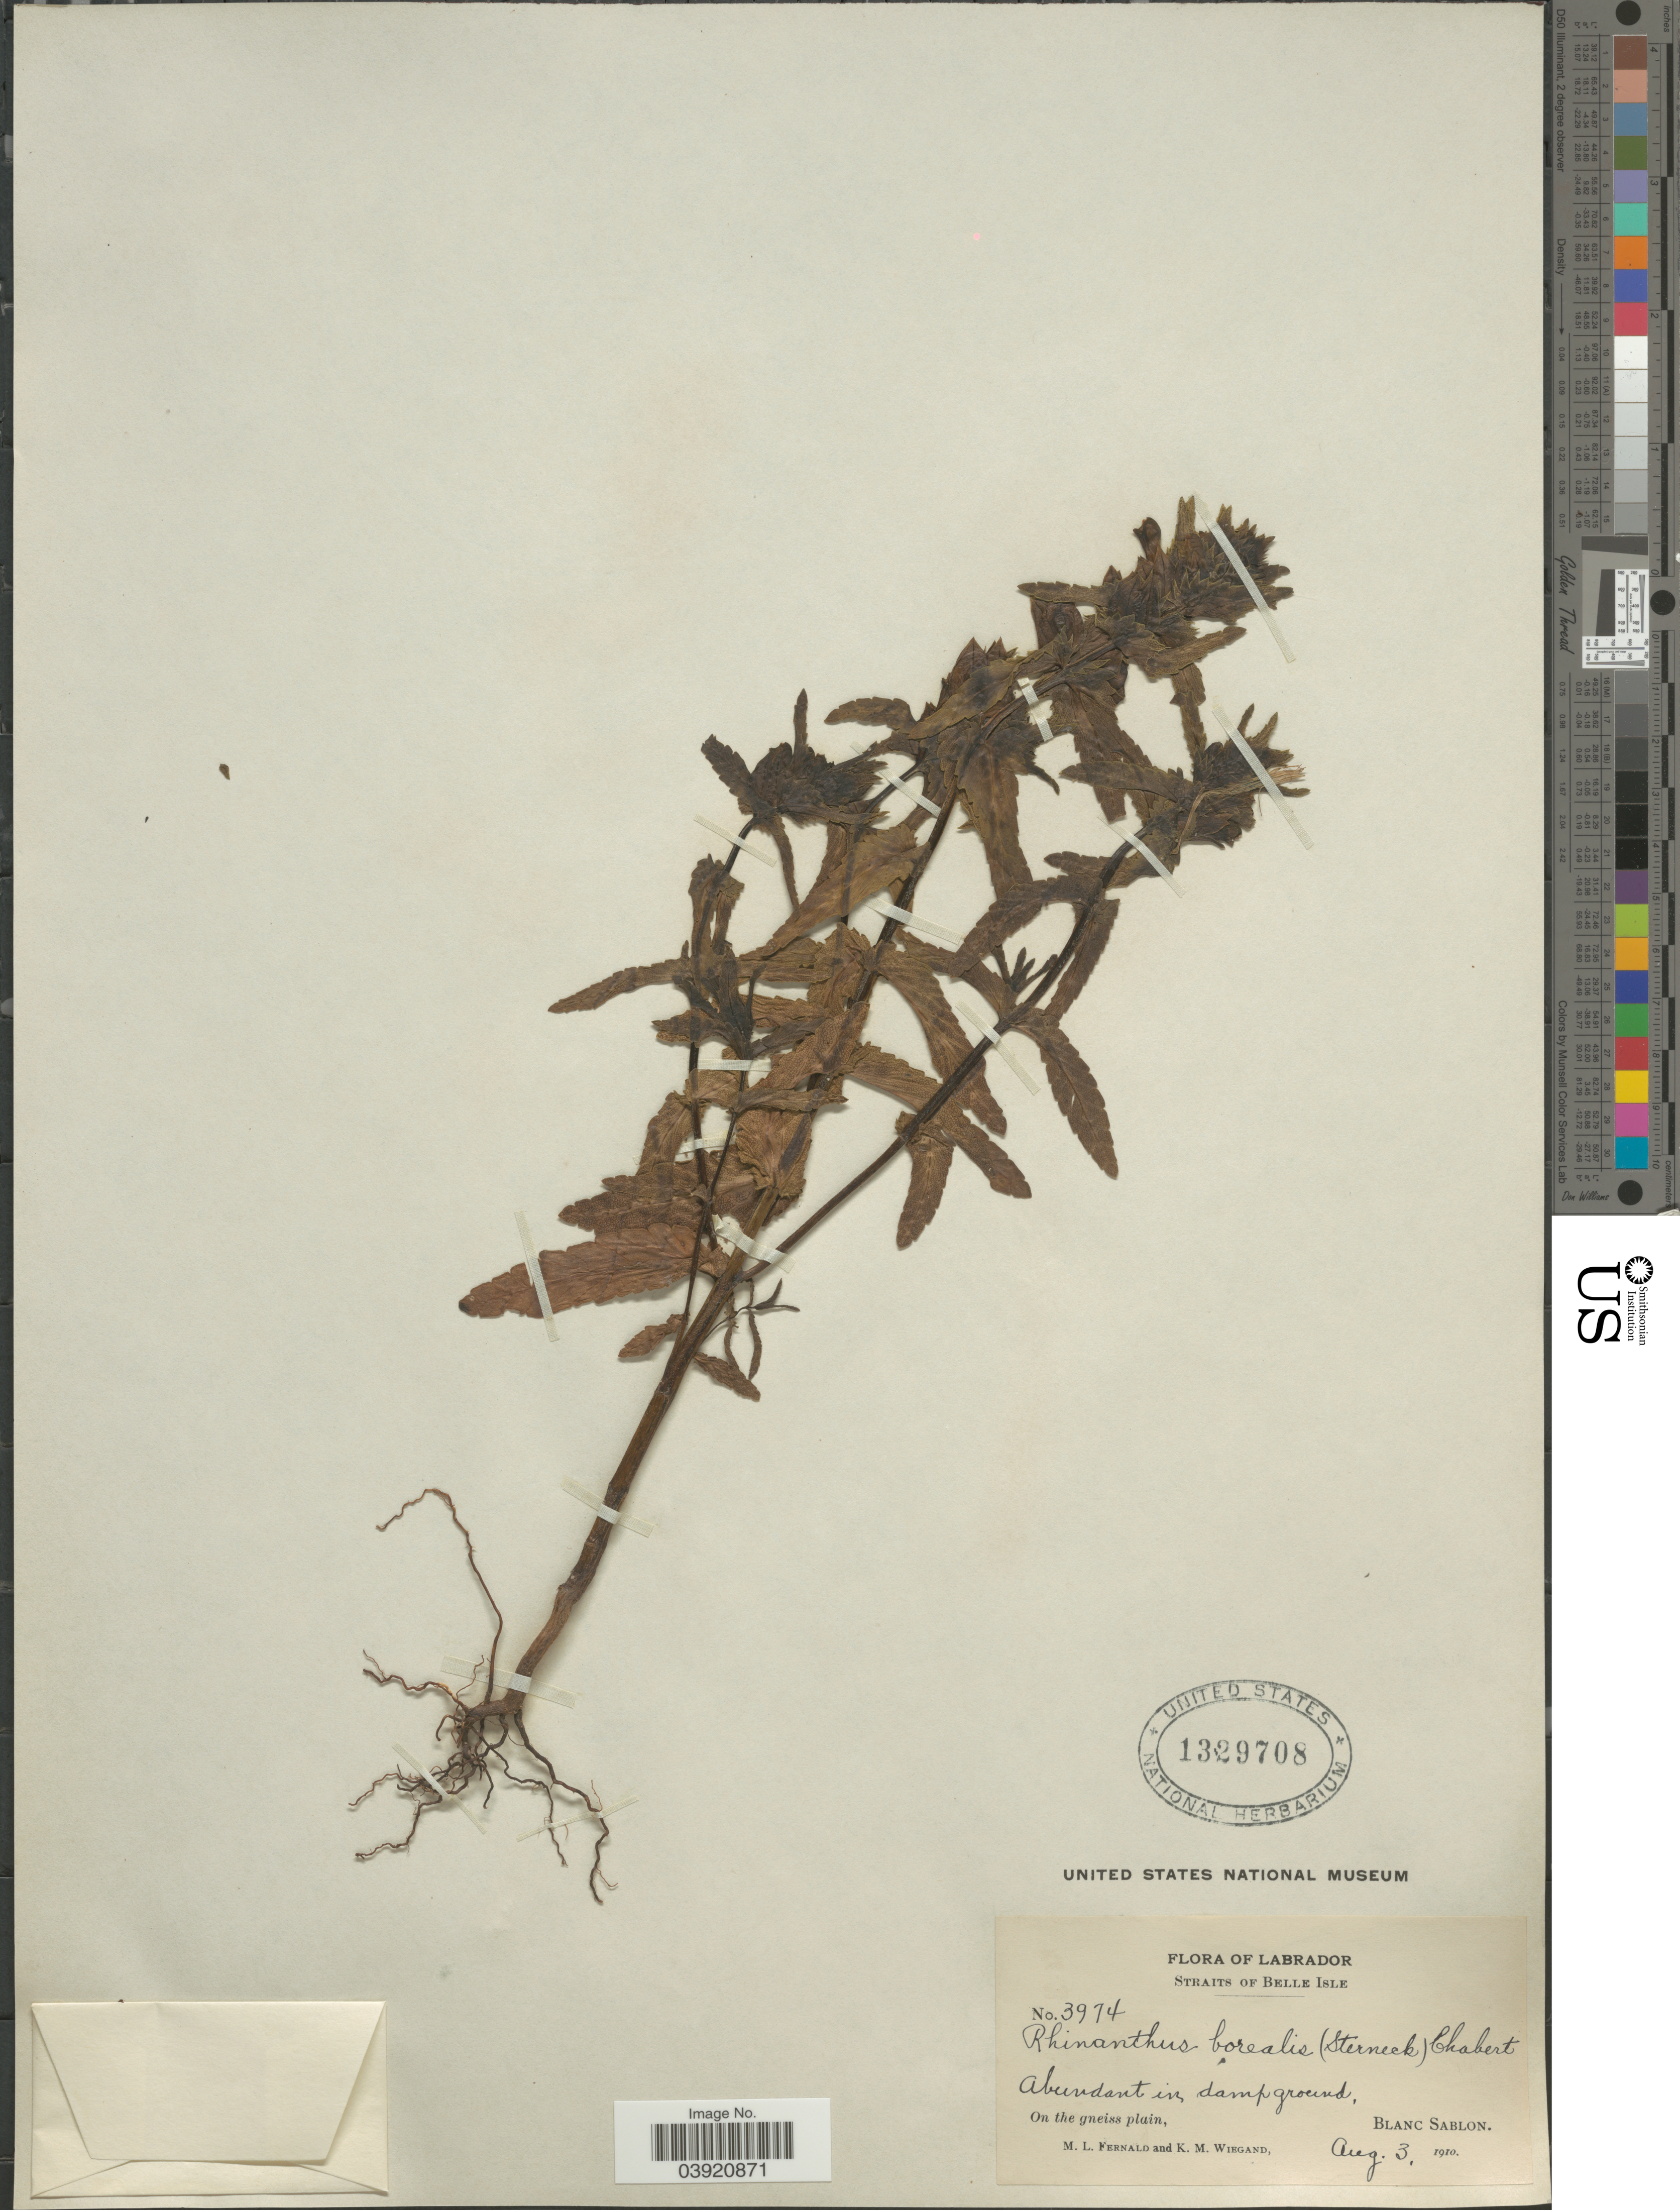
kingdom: Plantae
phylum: Tracheophyta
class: Magnoliopsida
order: Lamiales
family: Orobanchaceae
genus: Rhinanthus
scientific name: Rhinanthus borealis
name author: (Sterneck) Chabert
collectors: M. L. Fernald & K. M. Wiegand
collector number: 3974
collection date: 1910-08-03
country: Canada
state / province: Newfoundland and Labrador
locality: Labrador. Straits of Belle Isle. On the gneiss plain, Blanc Sablon.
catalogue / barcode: US 1329708